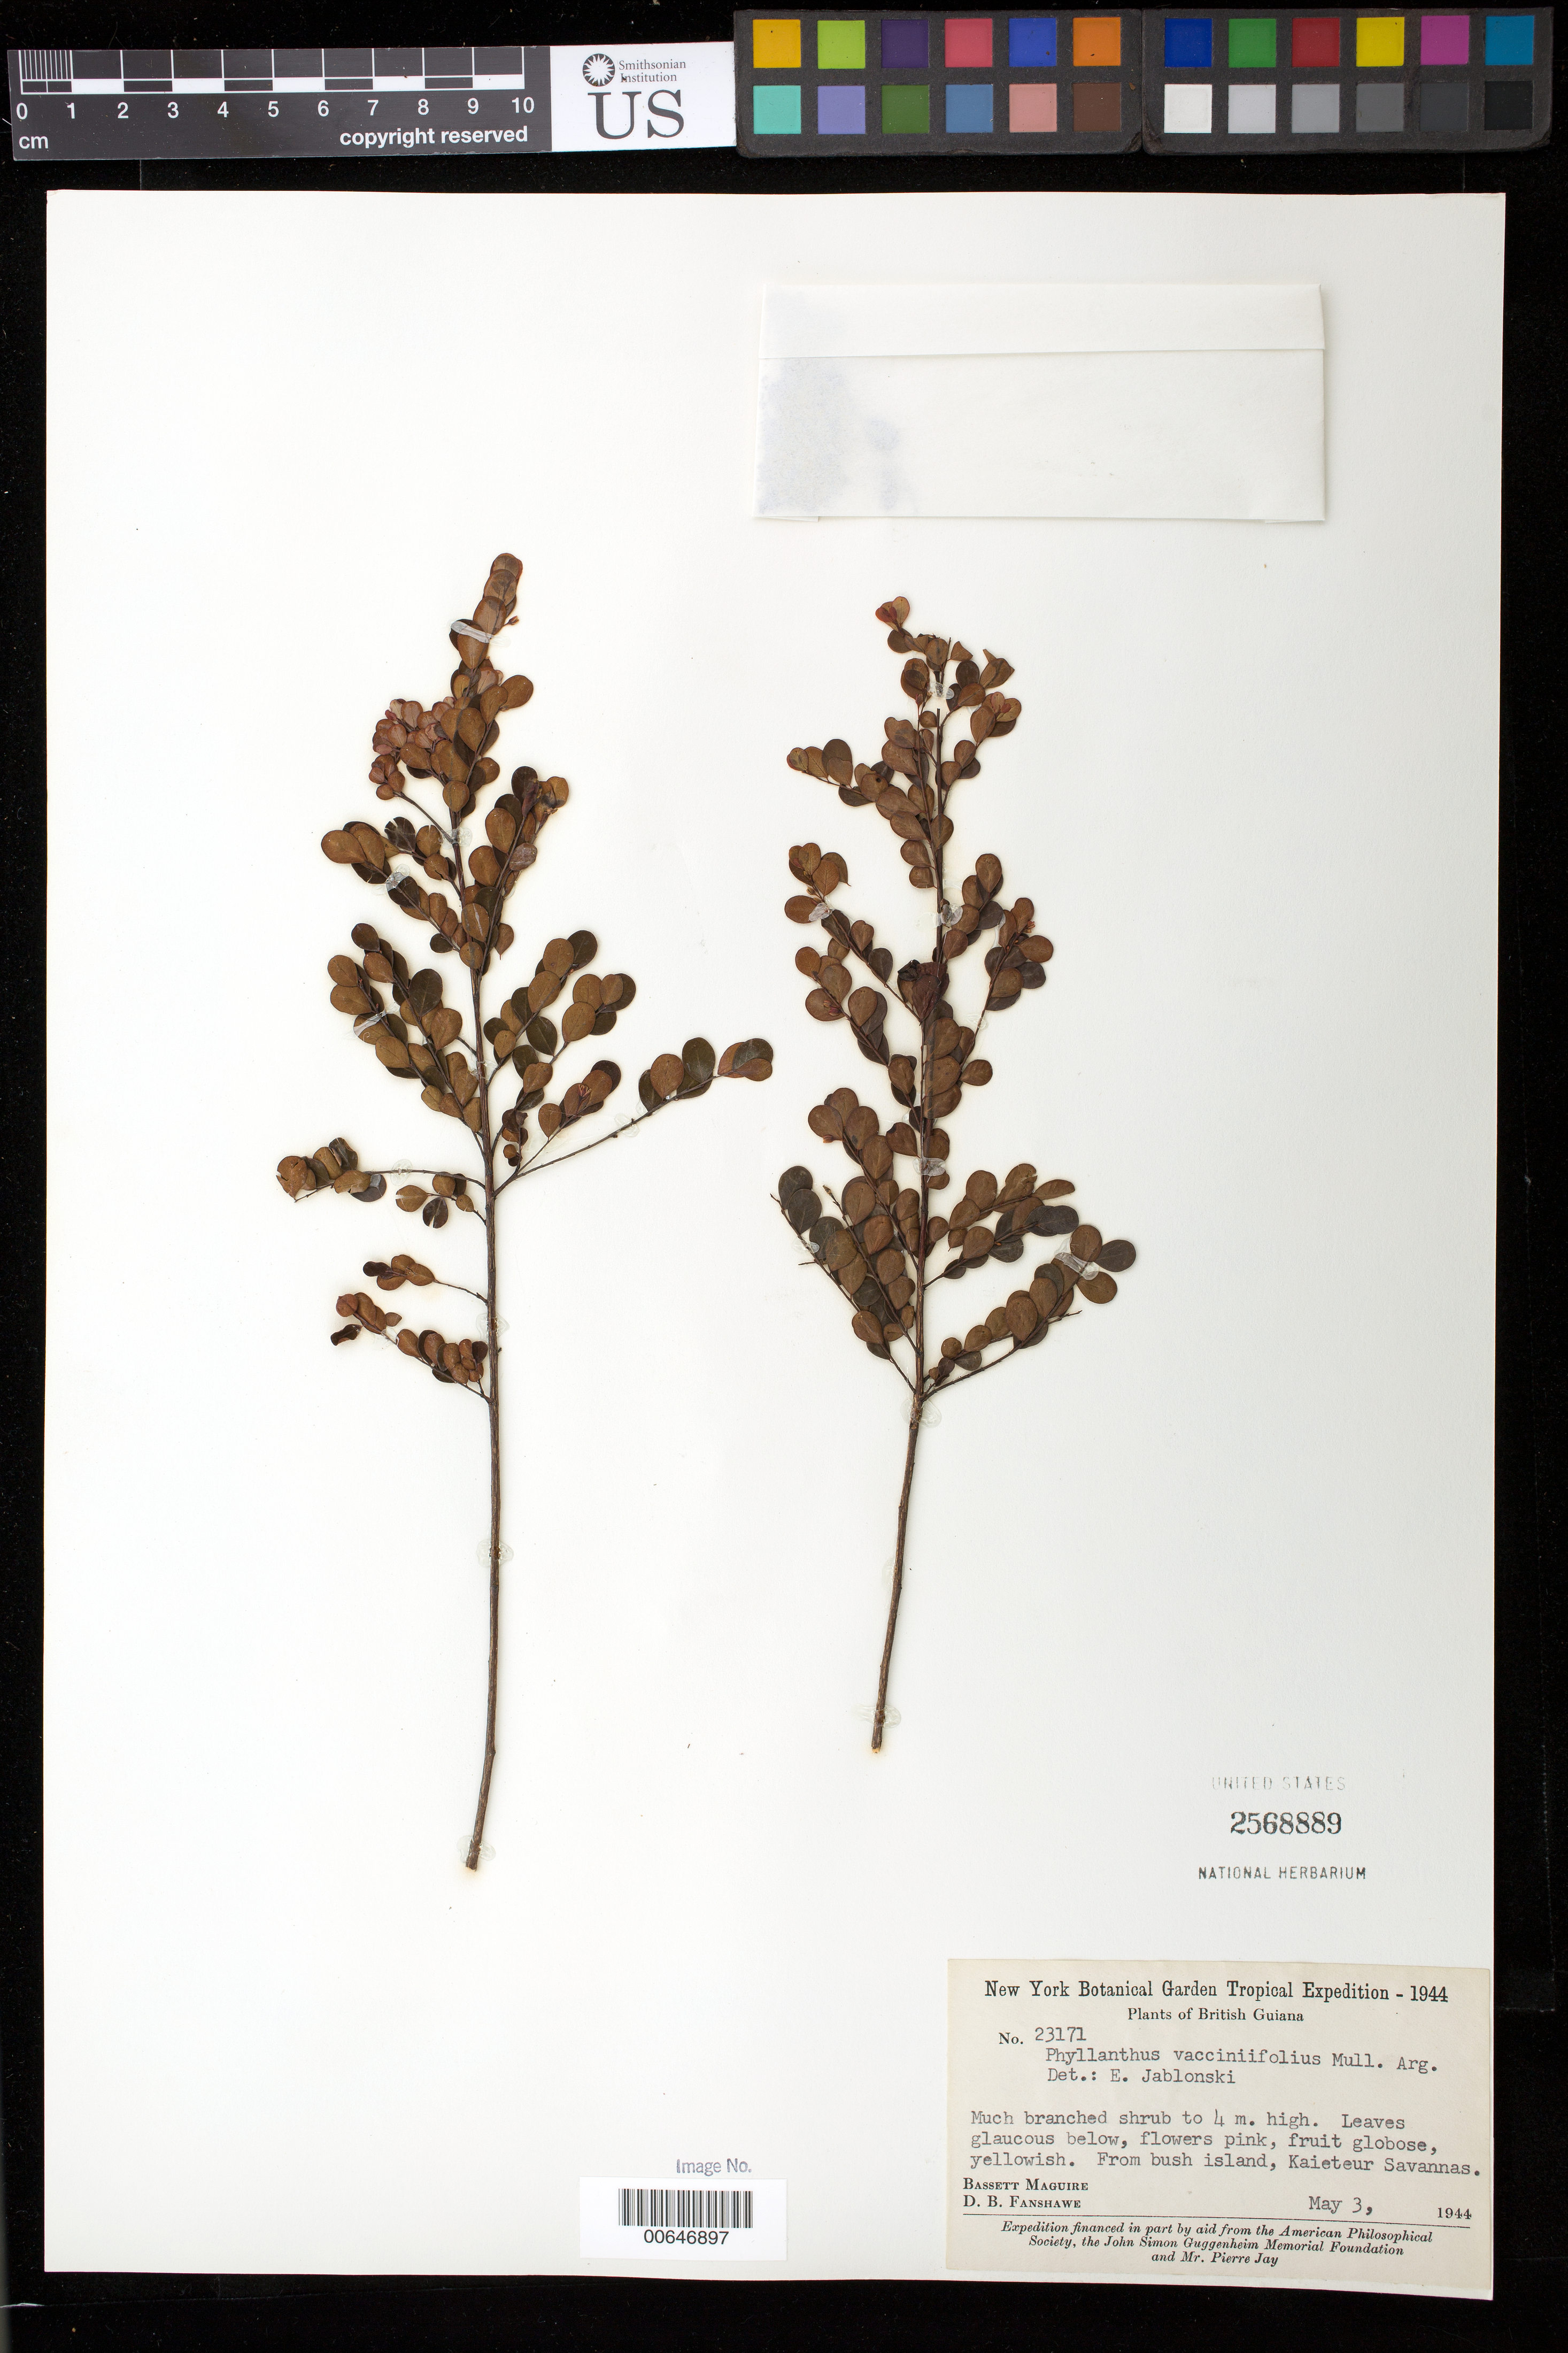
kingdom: Plantae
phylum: Tracheophyta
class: Magnoliopsida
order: Malpighiales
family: Phyllanthaceae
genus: Phyllanthus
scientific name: Phyllanthus vacciniifolius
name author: (Müll. Arg.) Müll. Arg.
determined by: Jablonski, E. F.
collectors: B. Maguire & D. B. Fanshawe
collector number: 23171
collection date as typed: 3-May-44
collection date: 1944-05-03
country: Guyana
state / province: Potaro-Siparuni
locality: Kaieteur Plateau, Kaieteur Savannas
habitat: Bush island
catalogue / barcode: US 2568889